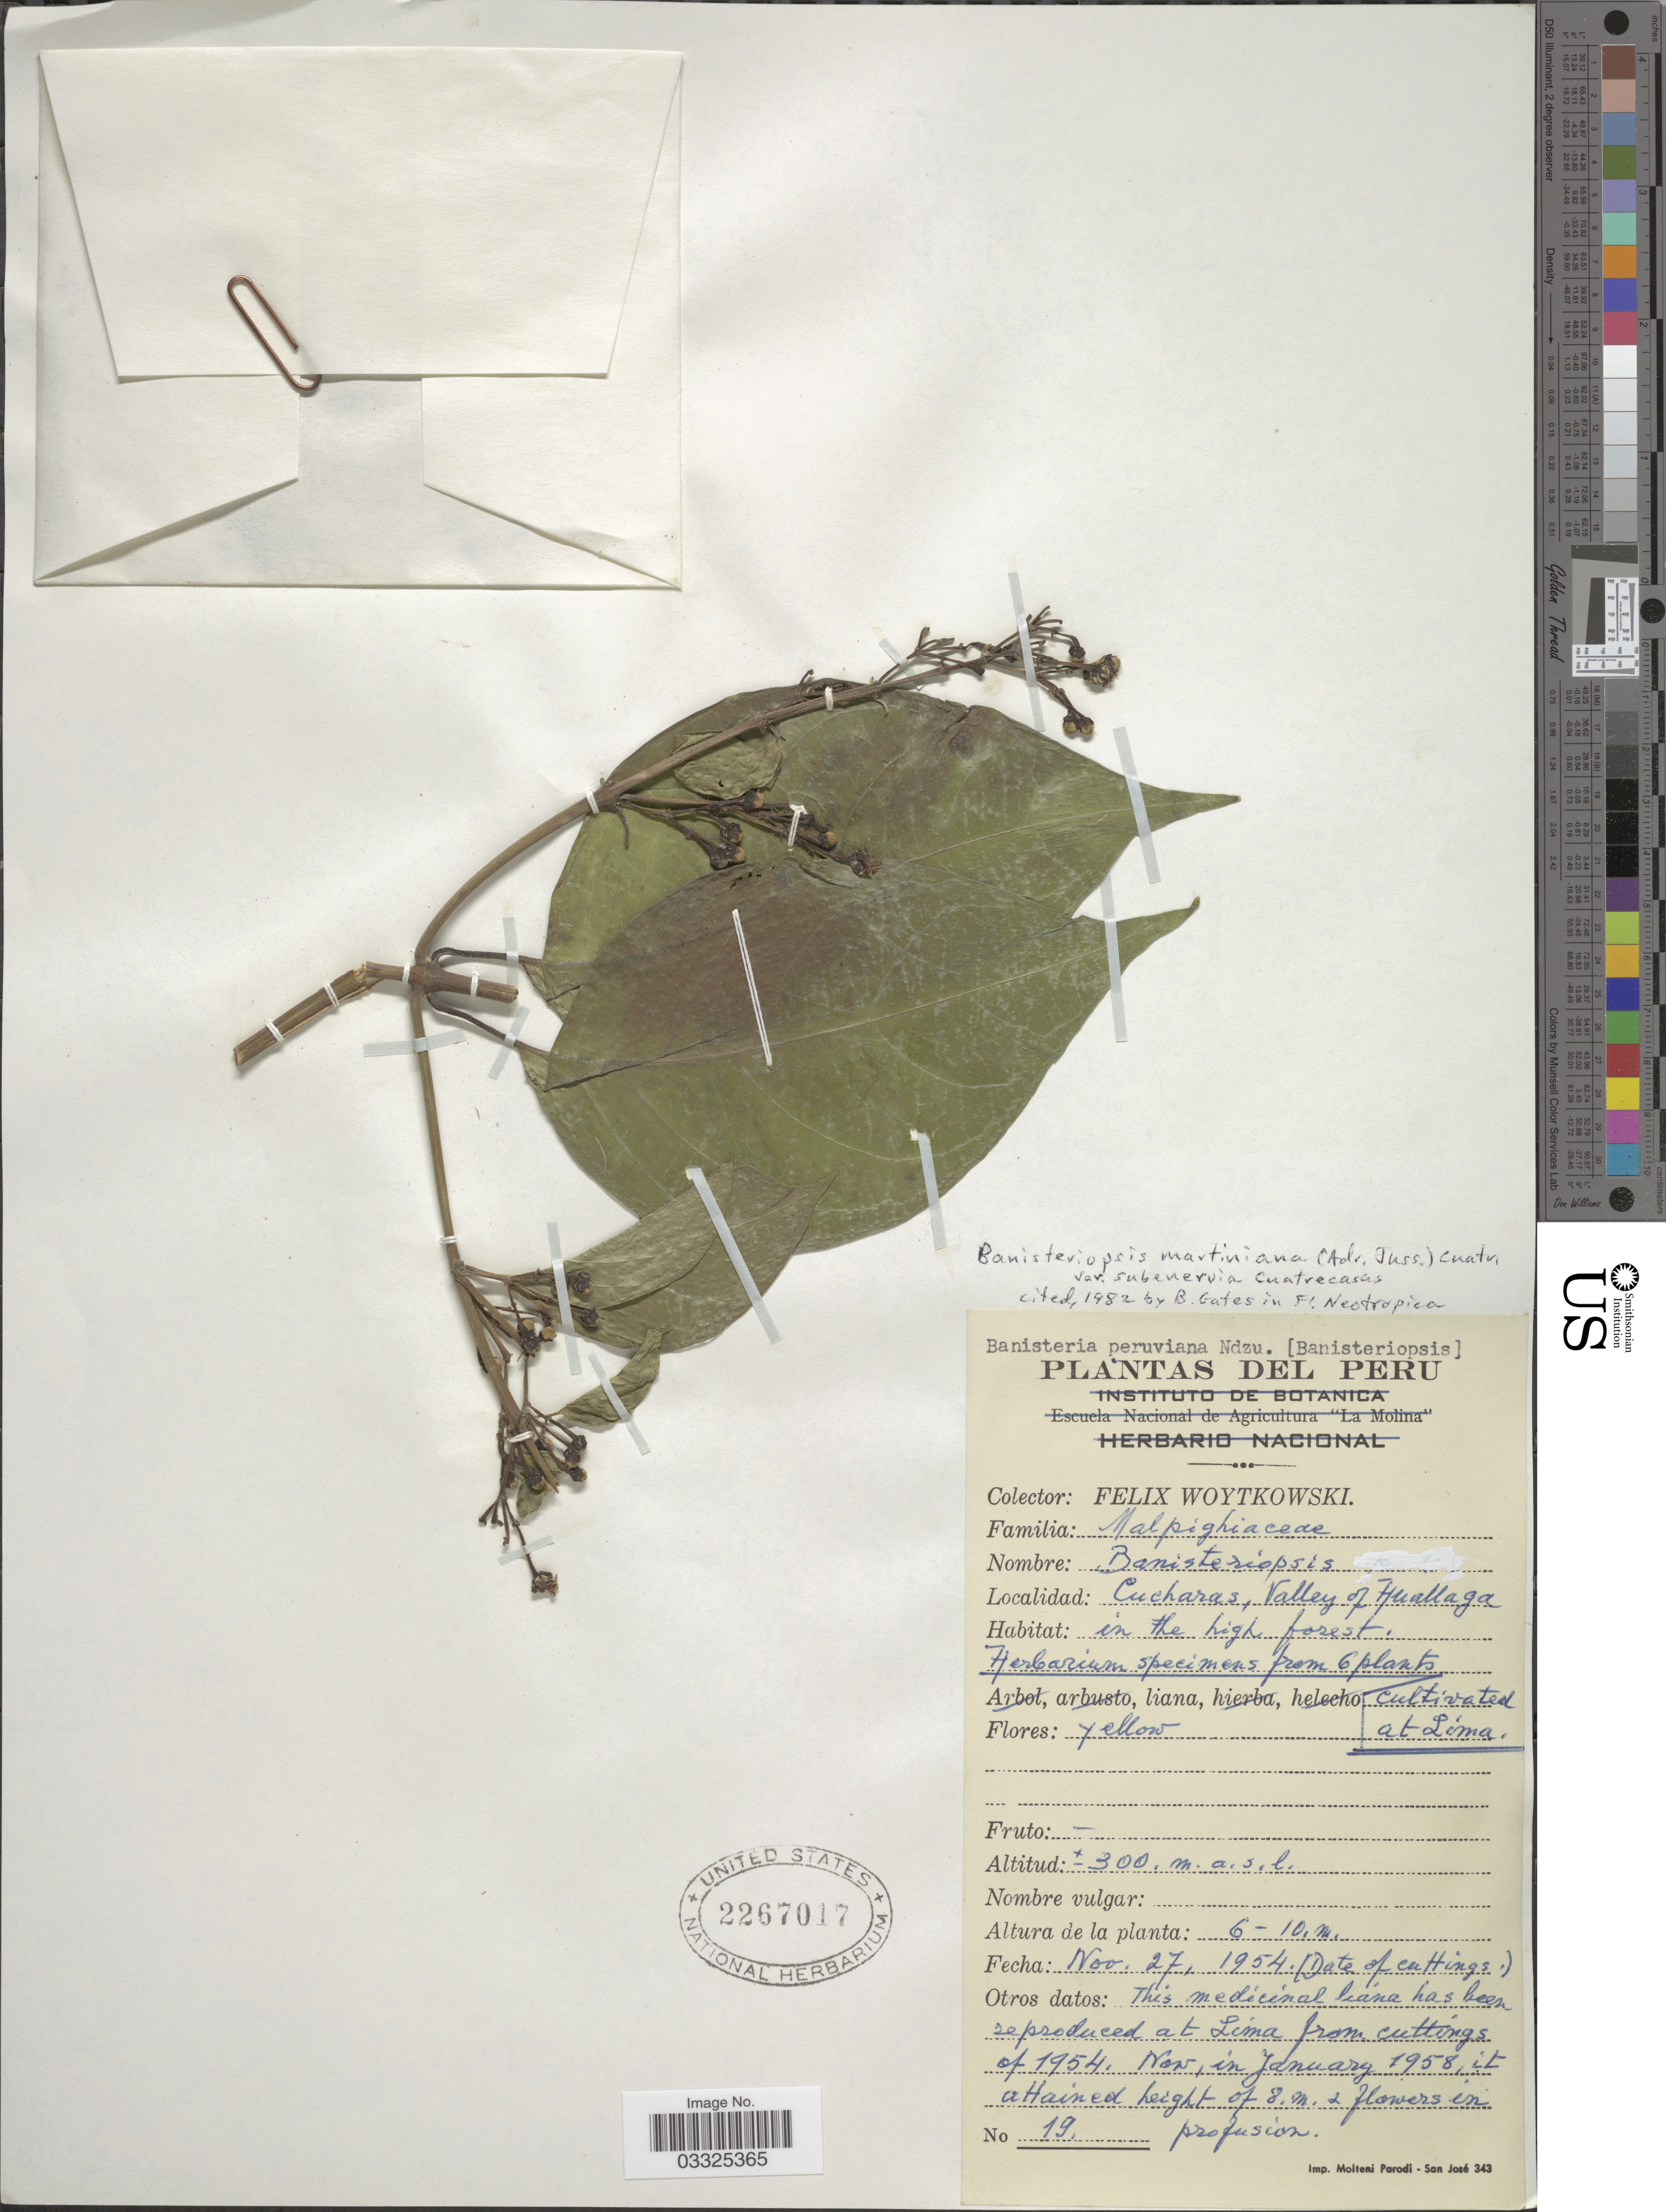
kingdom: Plantae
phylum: Tracheophyta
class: Magnoliopsida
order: Malpighiales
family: Malpighiaceae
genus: Banisteriopsis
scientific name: Banisteriopsis martiniana var. subenervia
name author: Cuatrec.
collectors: F. Woytkowski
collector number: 19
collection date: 1954-11-27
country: Peru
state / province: Lima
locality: Cucharas, Valley of Huallaga.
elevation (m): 300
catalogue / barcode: US 2267017